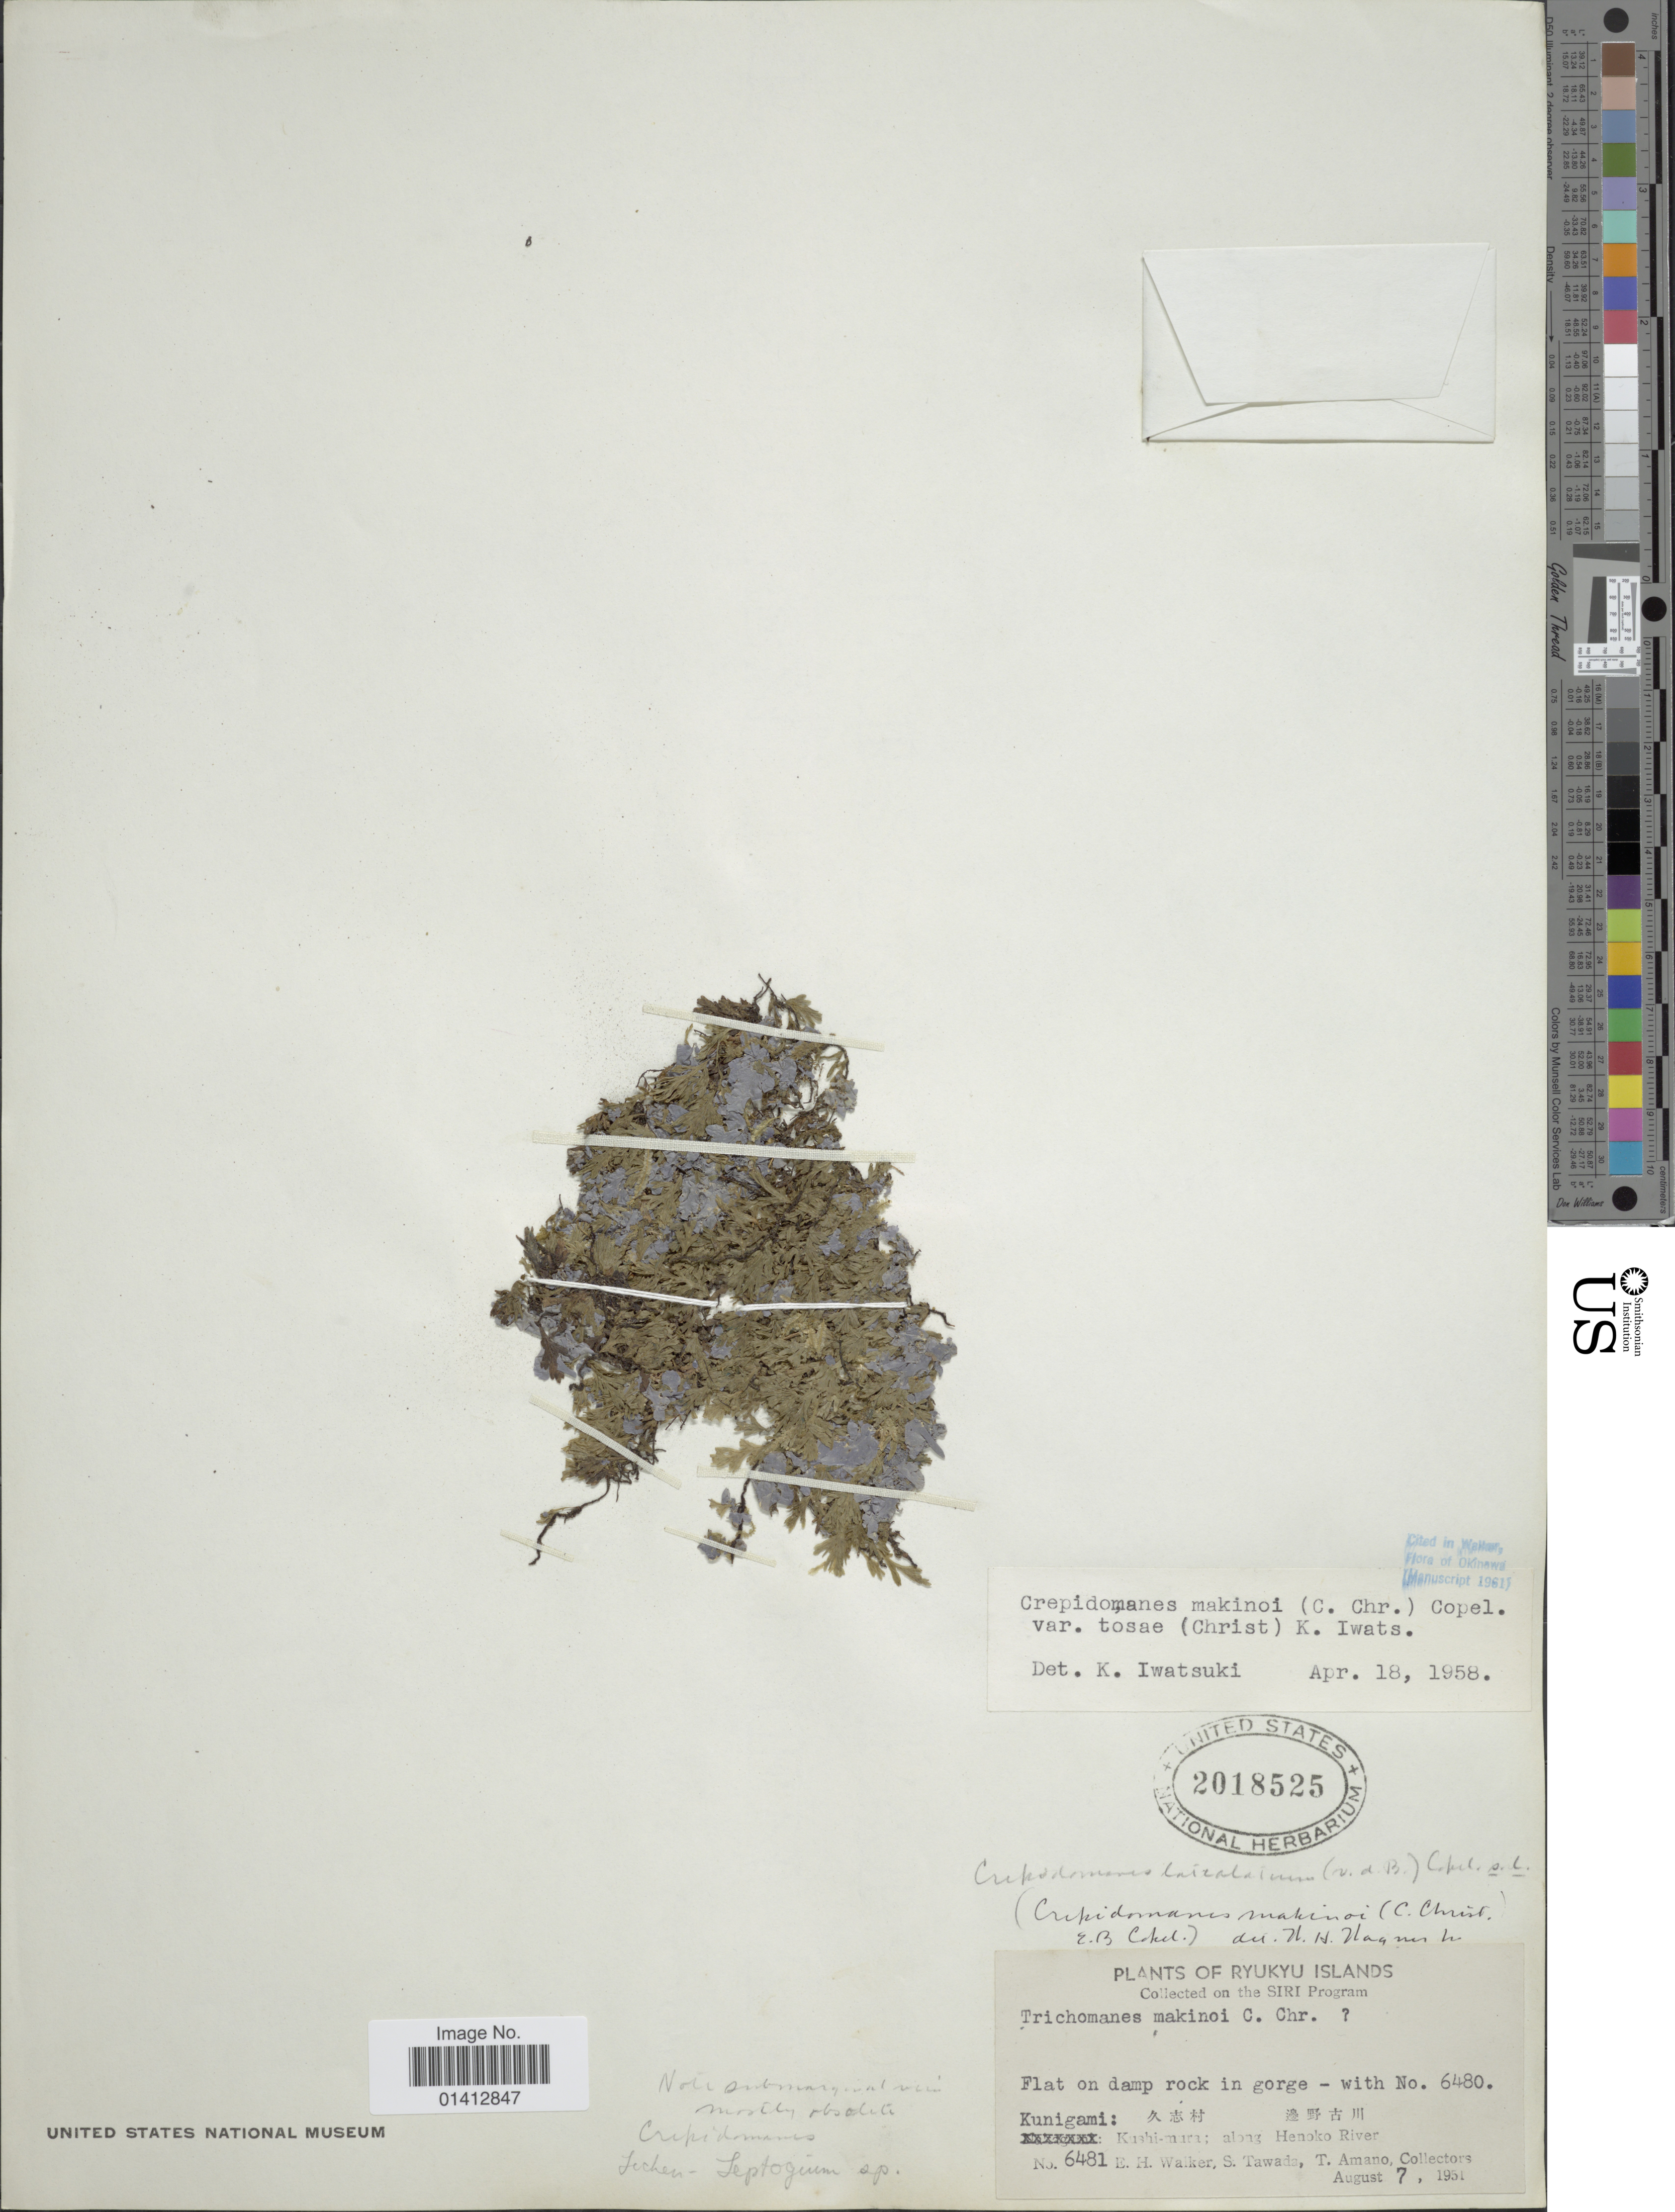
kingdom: Plantae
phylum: Tracheophyta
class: Polypodiopsida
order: Hymenophyllales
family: Hymenophyllaceae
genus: Crepidomanes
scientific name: Crepidomanes makinoi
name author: (C. Chr.) Copel.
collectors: E. H. Walker, S. Tawada & T. Amano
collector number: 6481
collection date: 1951-08-07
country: Japan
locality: Ryukyu Islands, Kunigami: X, Kushi-mura; along Henoko River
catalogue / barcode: US 2018525